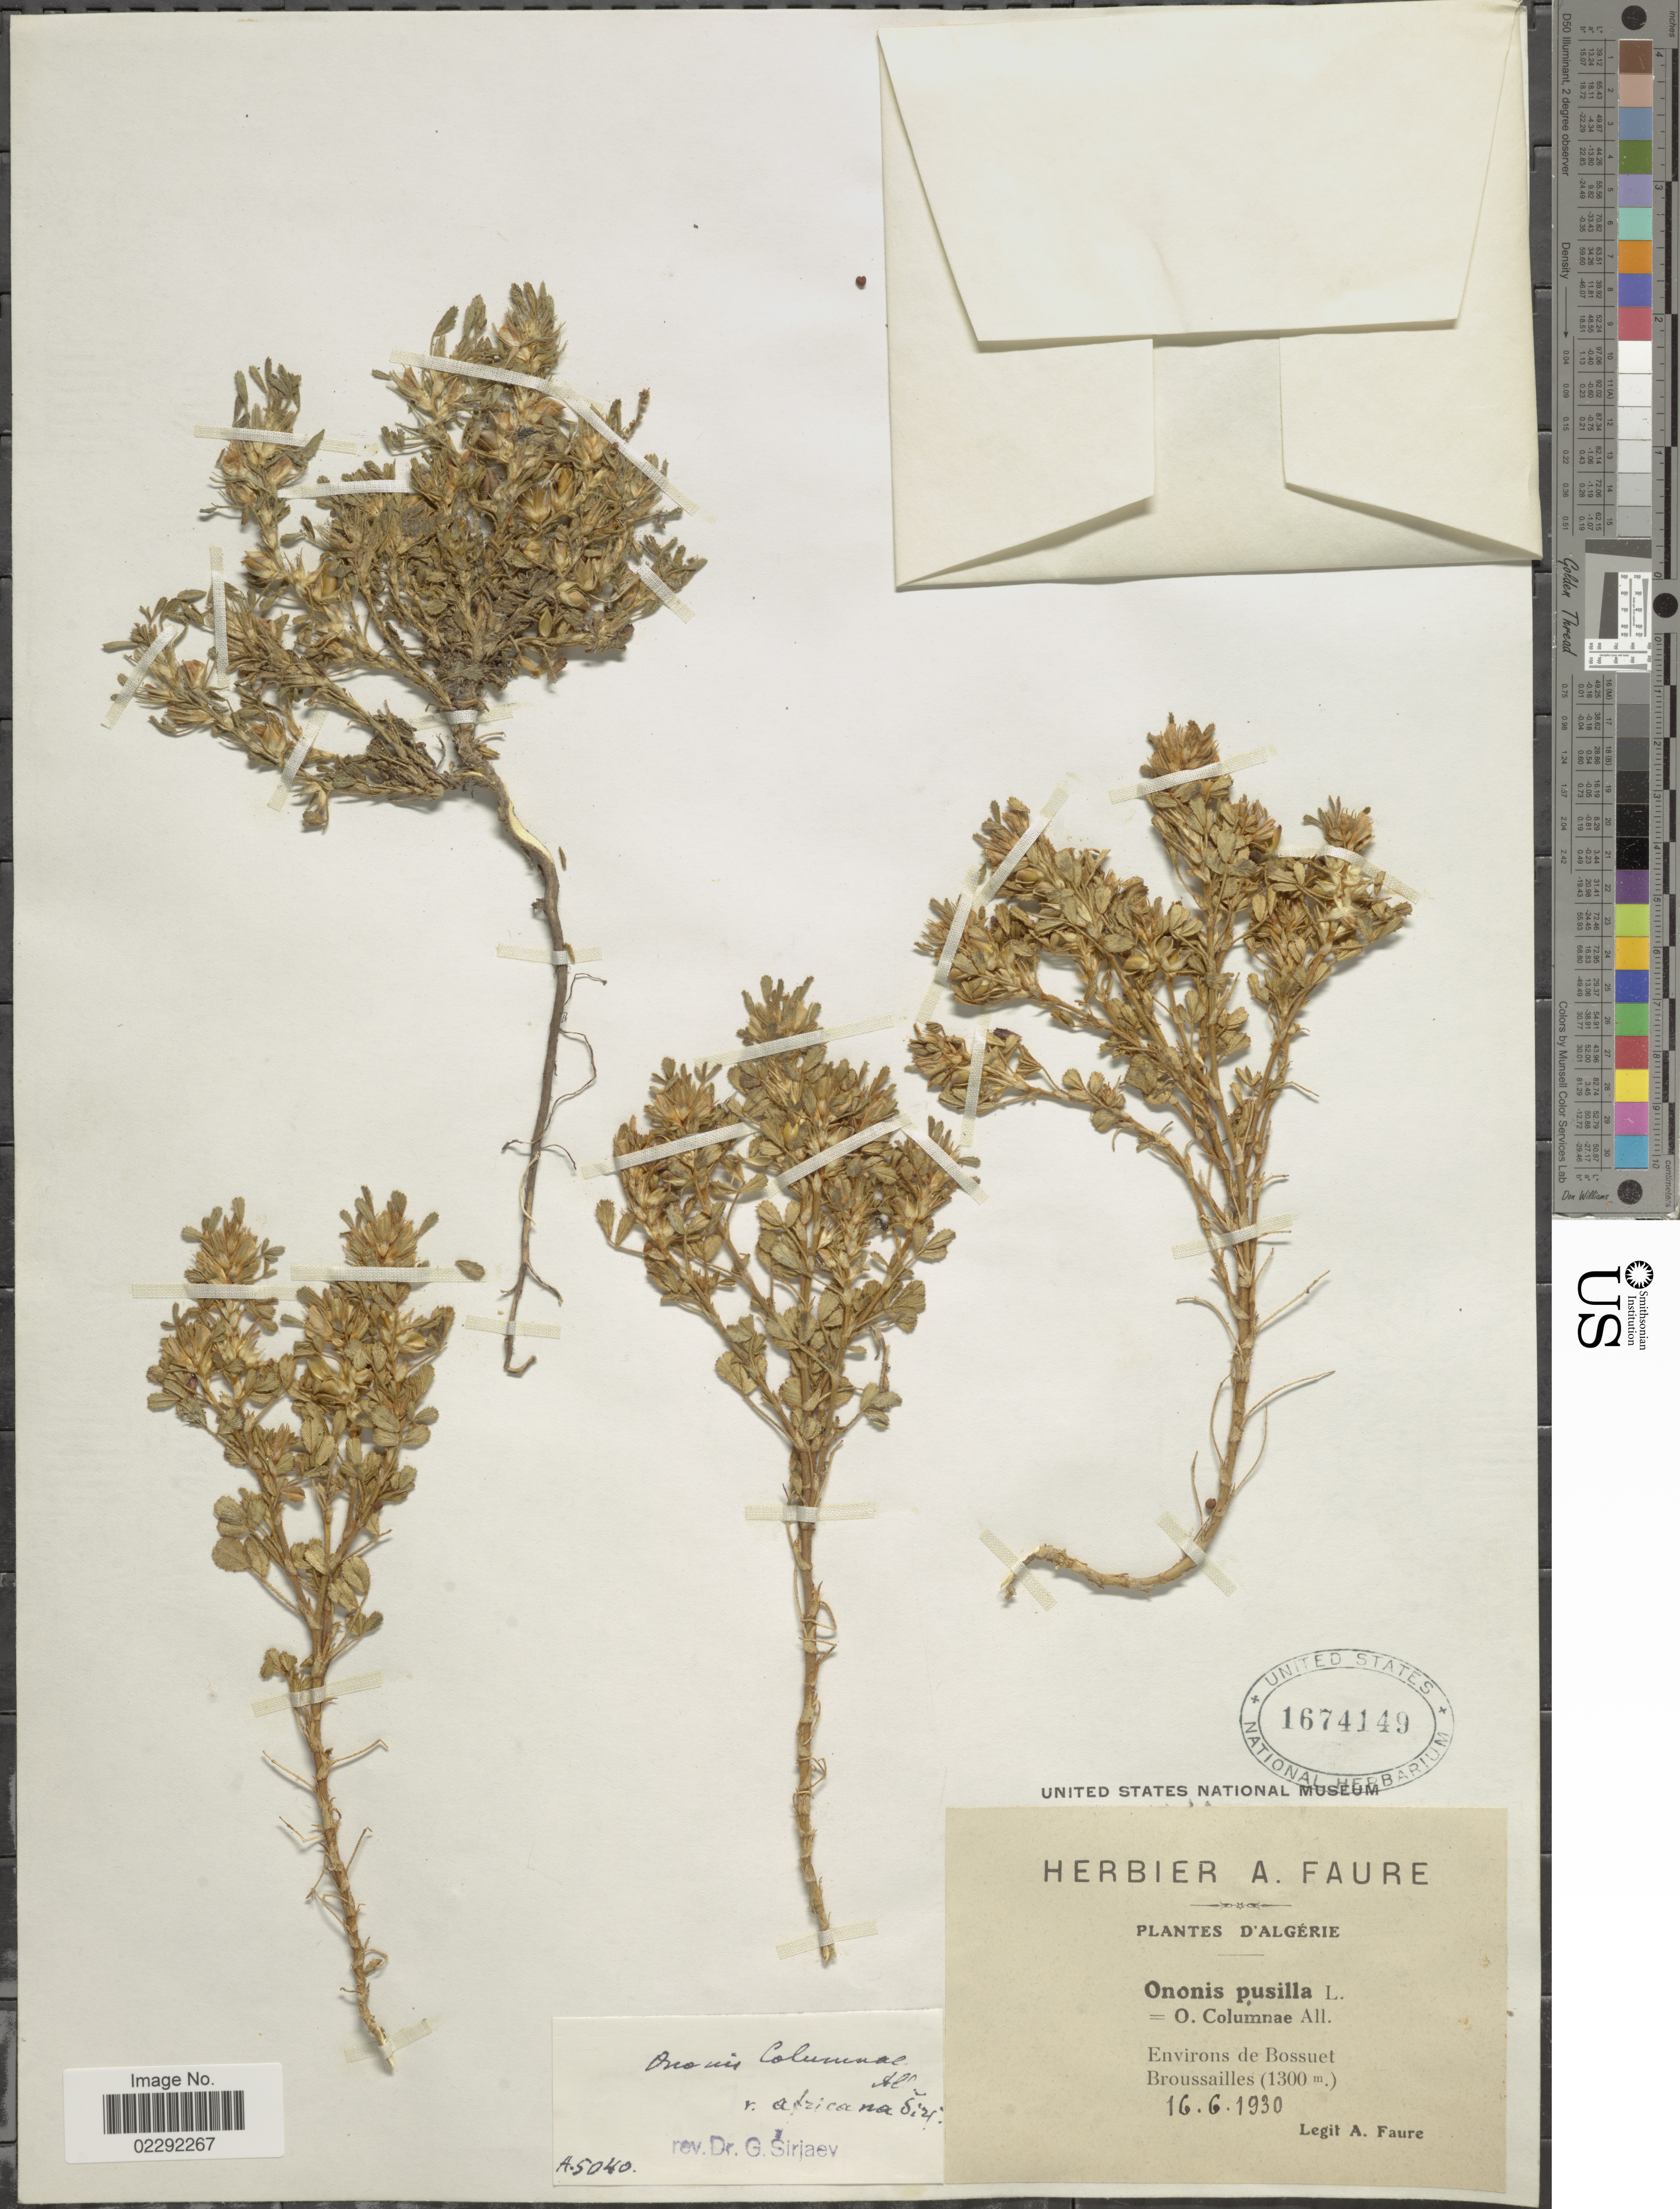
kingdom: Plantae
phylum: Tracheophyta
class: Magnoliopsida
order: Fabales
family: Fabaceae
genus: Ononis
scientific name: Ononis columnae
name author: All.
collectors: A. Faure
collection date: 1930-06-16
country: Algeria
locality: Environs de Bossuet. Broussailles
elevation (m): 1300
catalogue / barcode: US 1674149